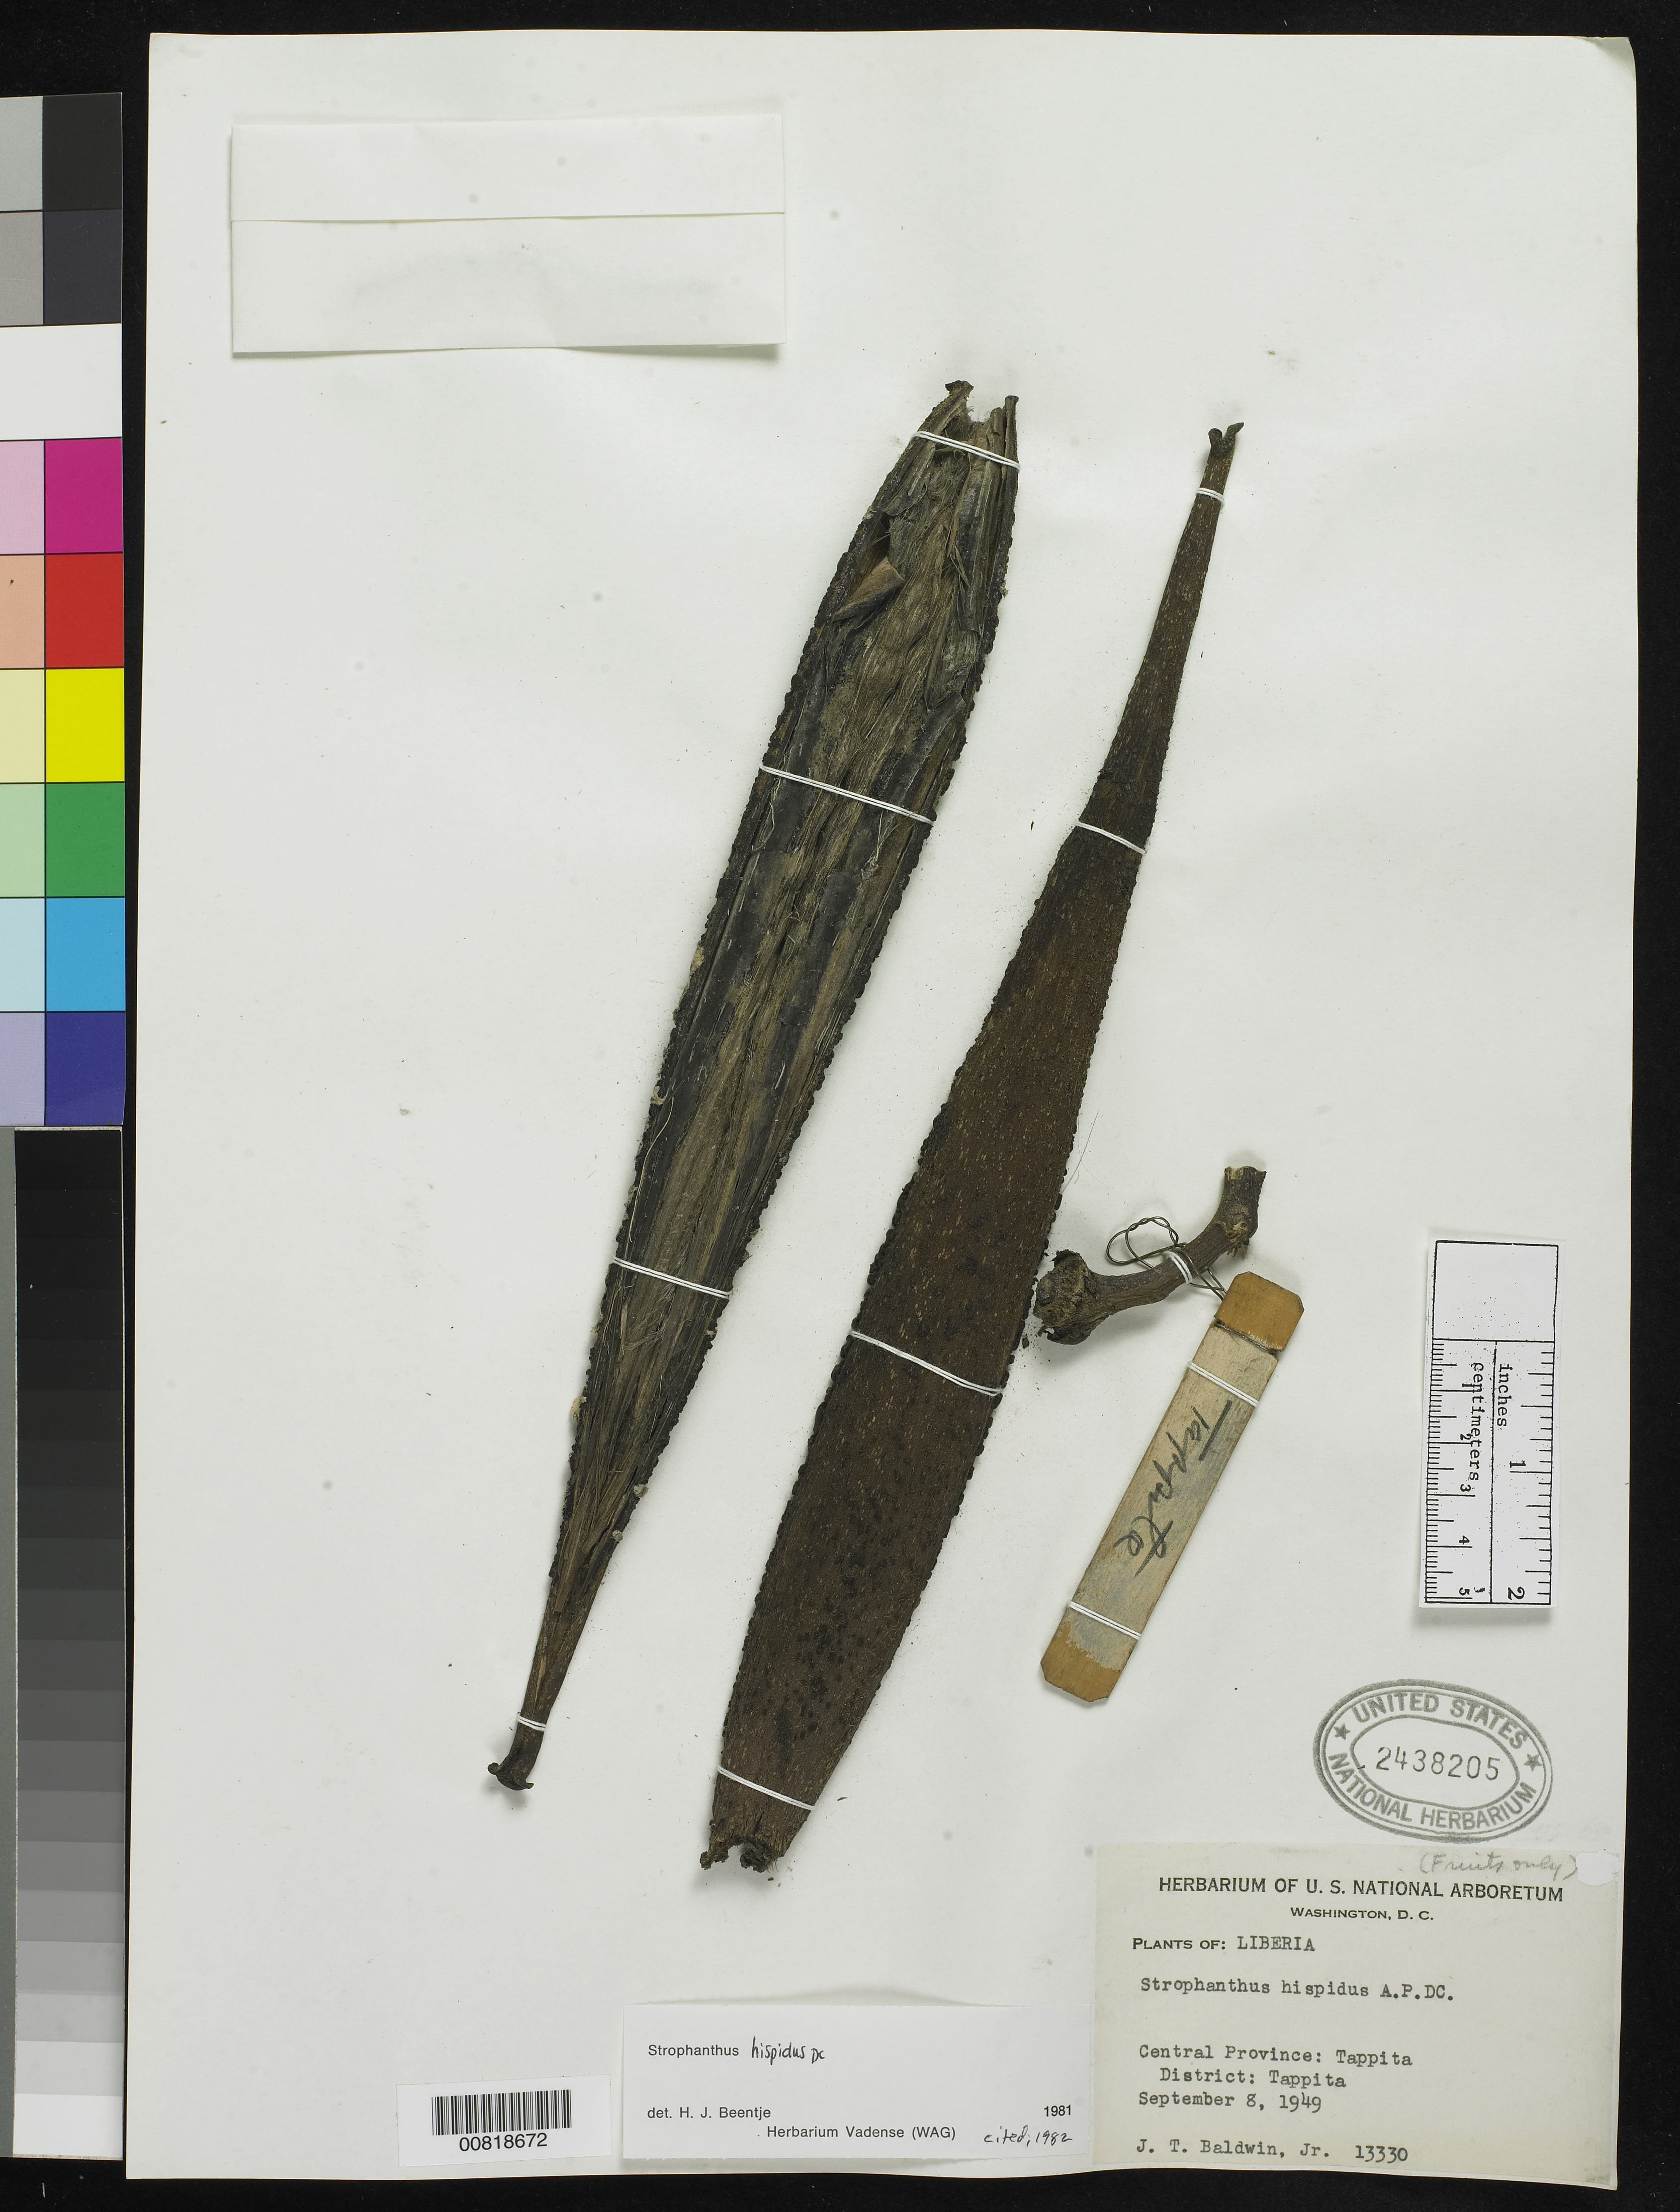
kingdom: Plantae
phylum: Tracheophyta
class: Magnoliopsida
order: Gentianales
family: Apocynaceae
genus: Strophanthus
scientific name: Strophanthus hispidus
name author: A. DC.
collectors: J. T. Baldwin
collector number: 13330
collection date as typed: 8 Sep 1949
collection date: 1949-09-08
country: Liberia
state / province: Nimba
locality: Central Province: Tappita District, Tappita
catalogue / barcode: US 2438205